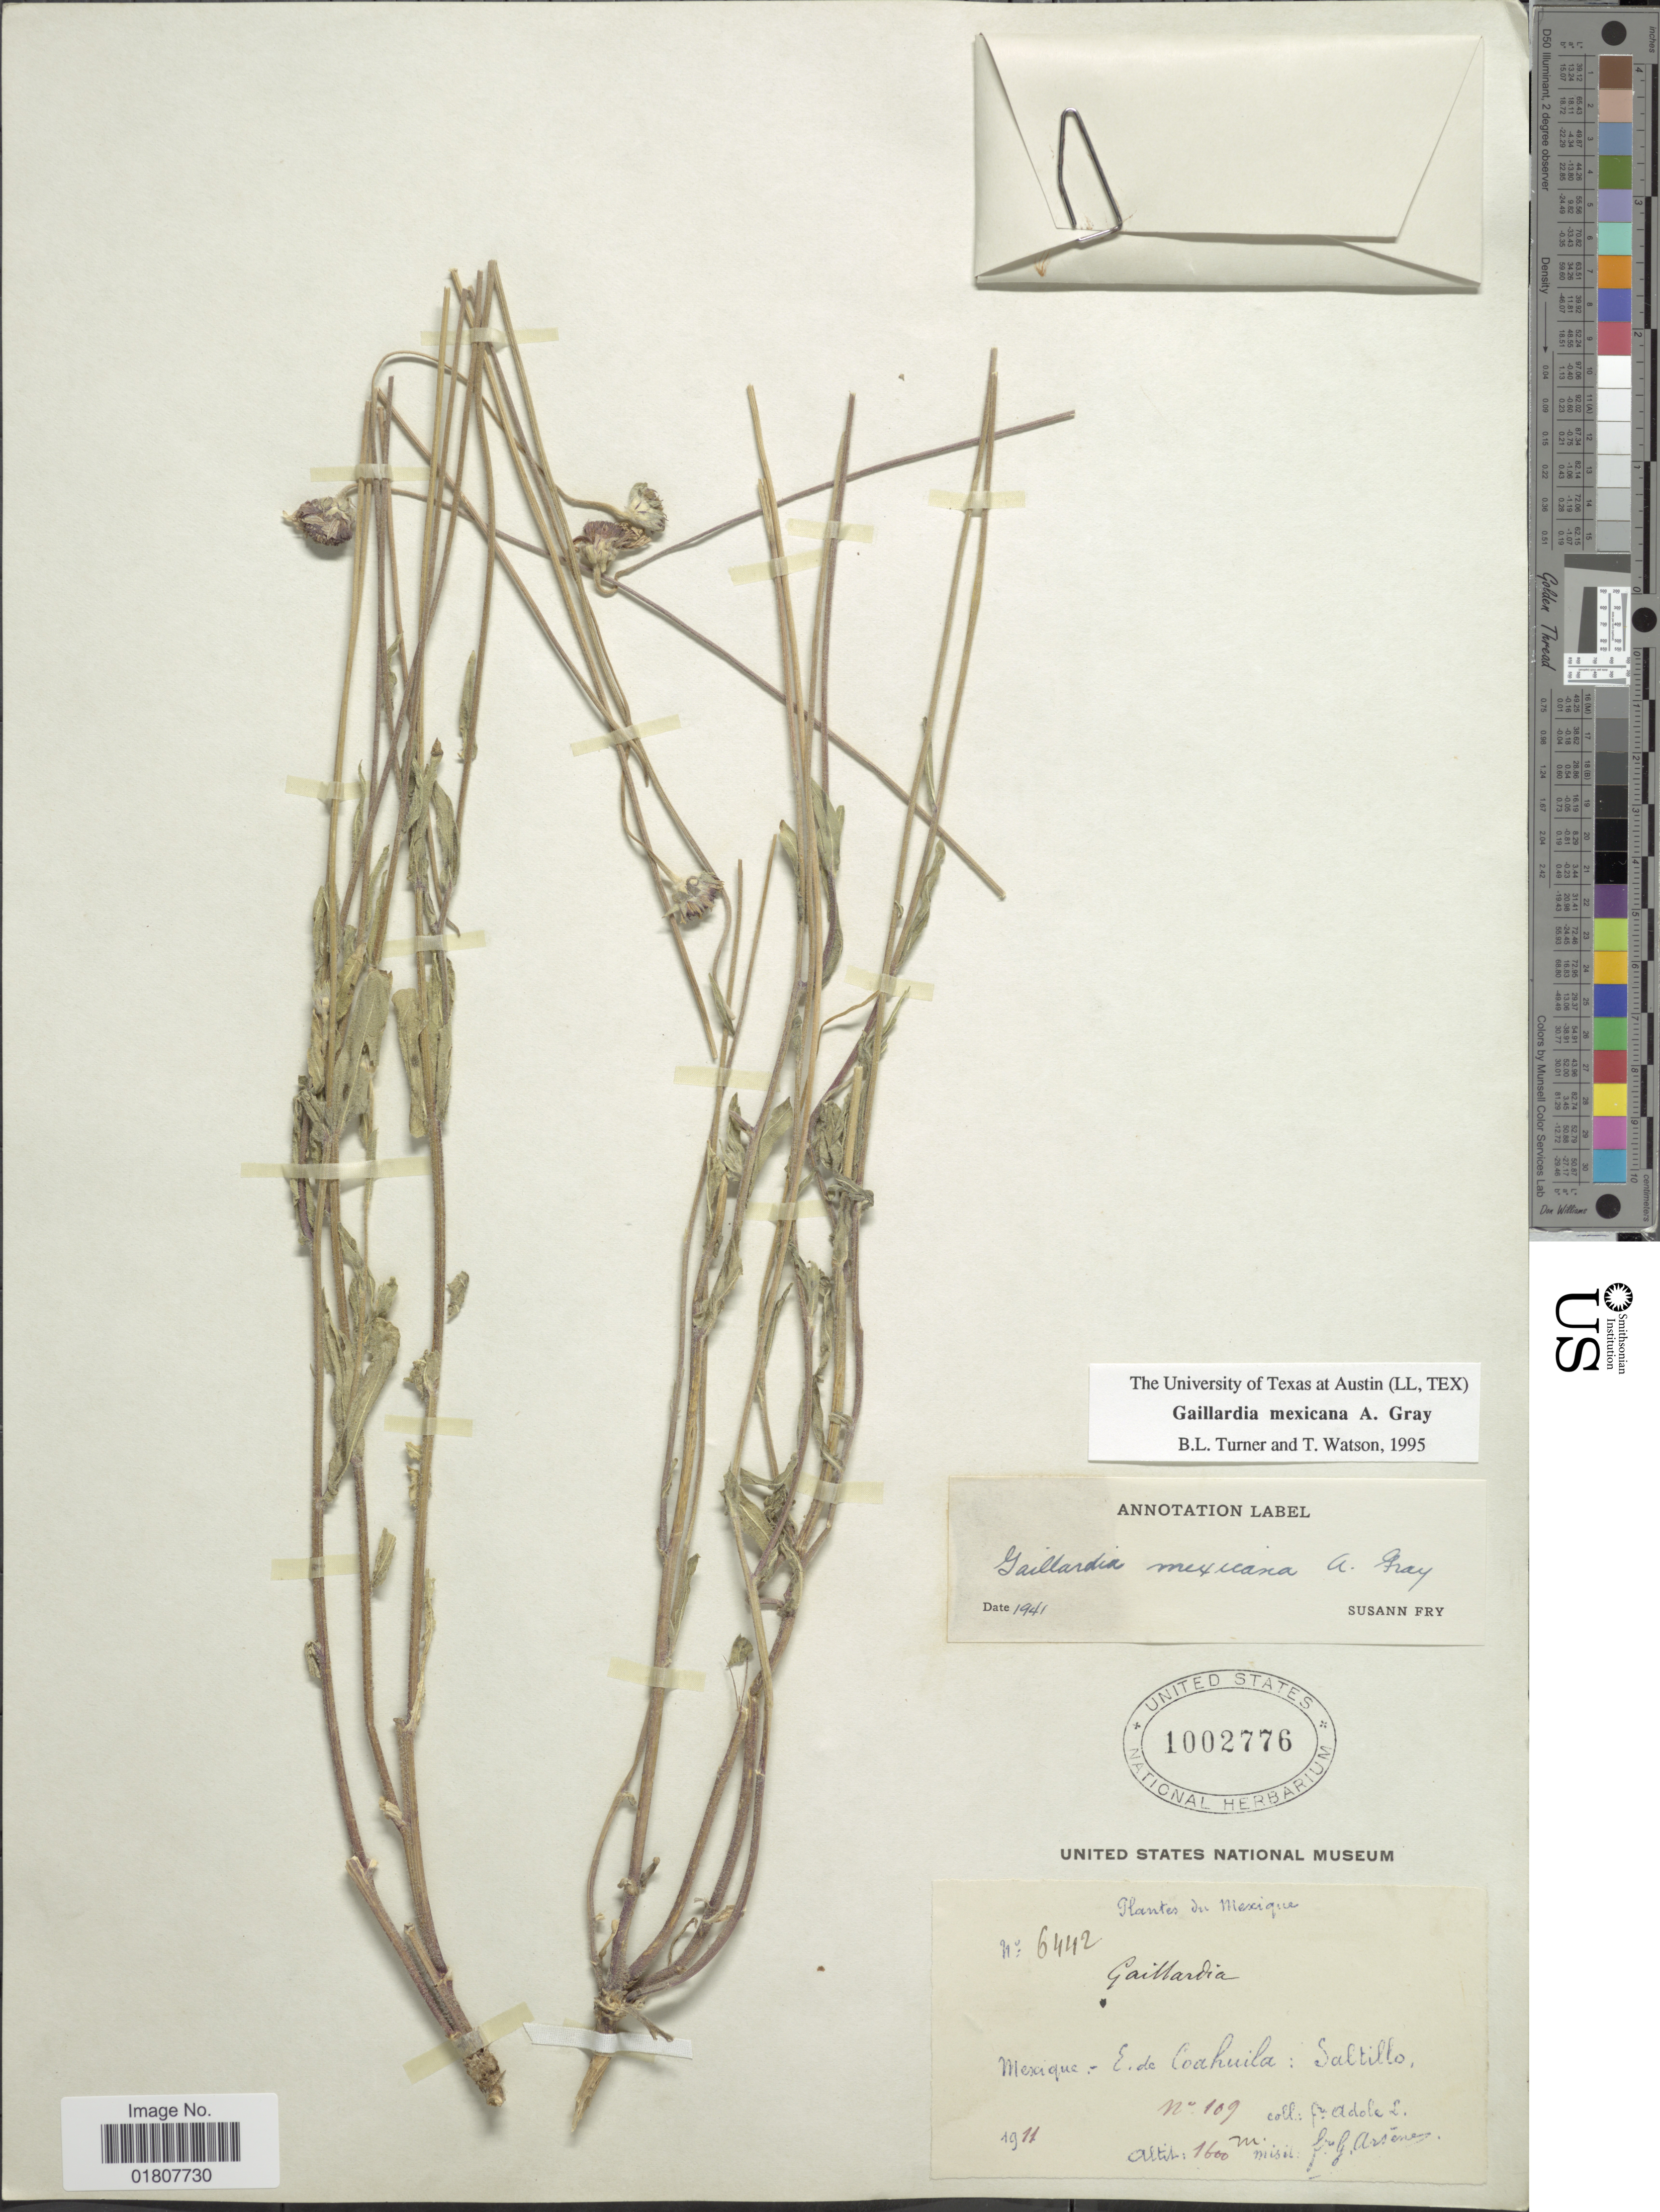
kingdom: Plantae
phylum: Tracheophyta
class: Magnoliopsida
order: Asterales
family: Asteraceae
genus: Gaillardia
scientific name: Gaillardia mexicana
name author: A. Gray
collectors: Bro. Adole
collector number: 109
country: Mexico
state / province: Coahuila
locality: Mexique - E. de Coahuila: Saltillo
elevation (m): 1600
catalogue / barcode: US 1002776